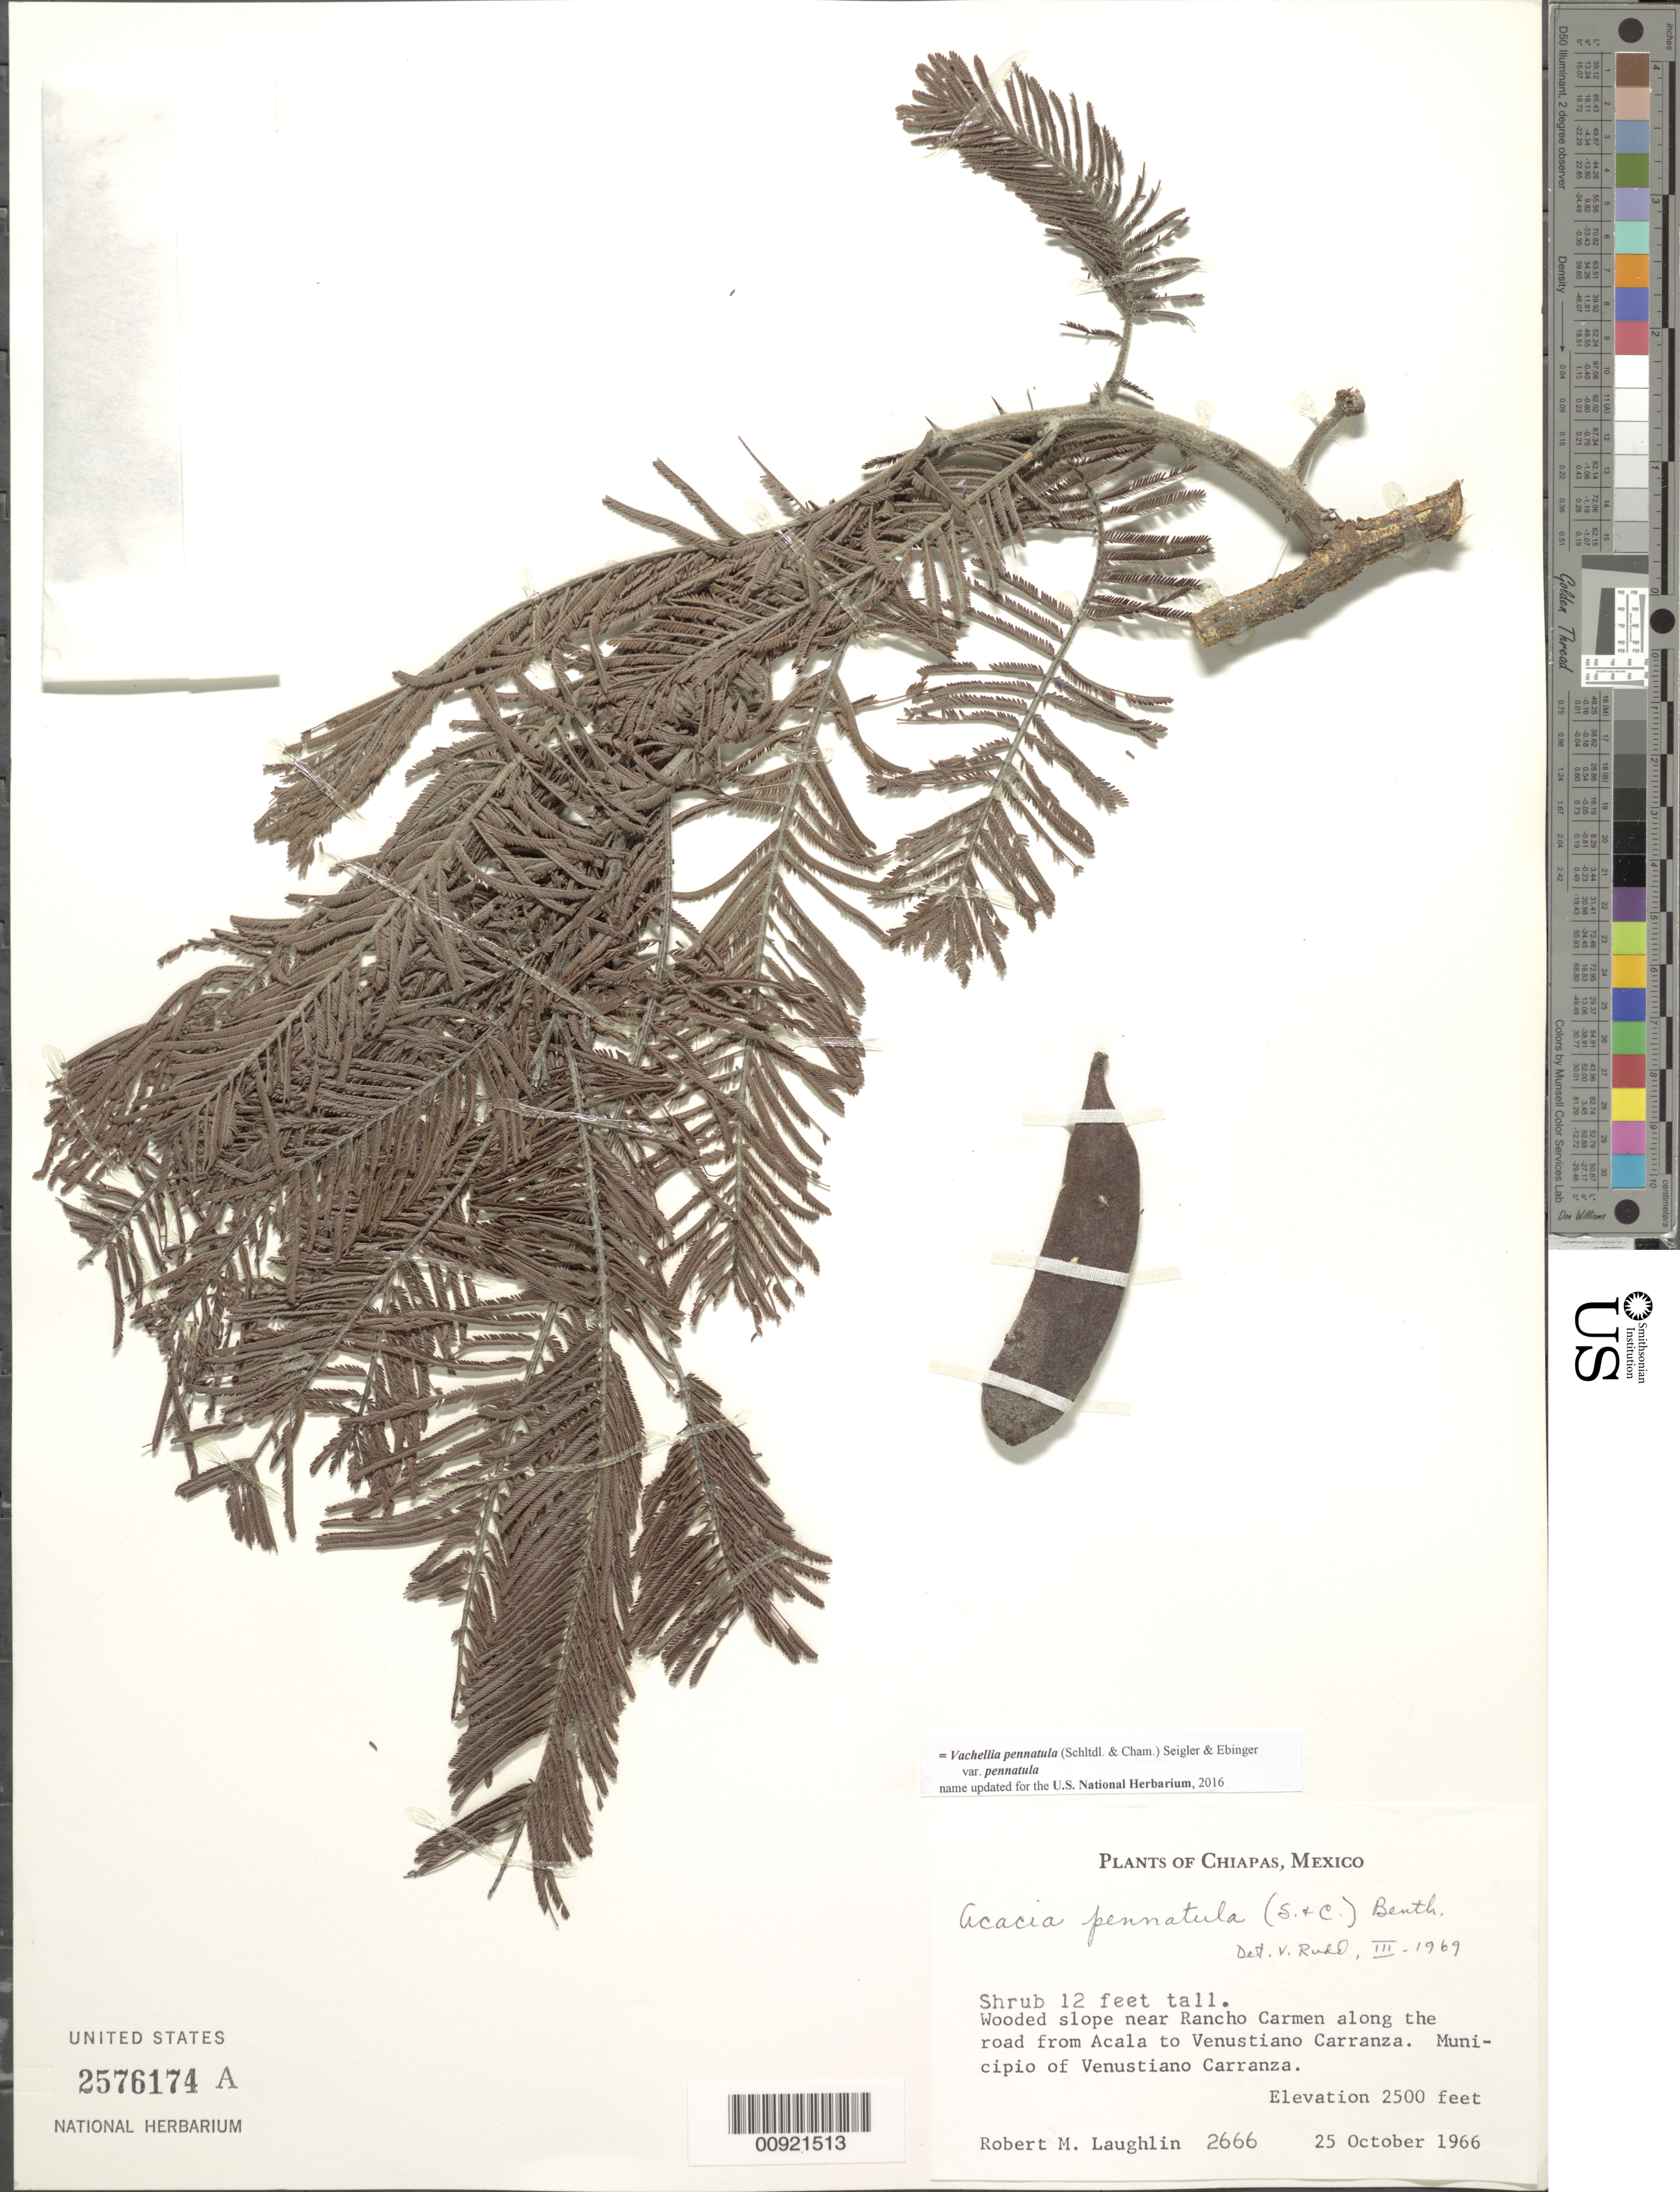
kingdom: Plantae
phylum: Tracheophyta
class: Magnoliopsida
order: Fabales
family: Fabaceae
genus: Vachellia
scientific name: Vachellia pennatula var. pennatula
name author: (Schltdl. & Cham.) Seigler & Ebinger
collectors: R. M. Laughlin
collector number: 2666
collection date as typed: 25 Oct 1966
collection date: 1966-10-25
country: Mexico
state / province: Chiapas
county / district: Venustiano Carranza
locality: Near Rancho Carmen along the road from Acala to Venustiano Carranza. Municipio of Venustiano Carranza.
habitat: Wooded slope.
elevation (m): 762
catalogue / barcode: US 2576174A